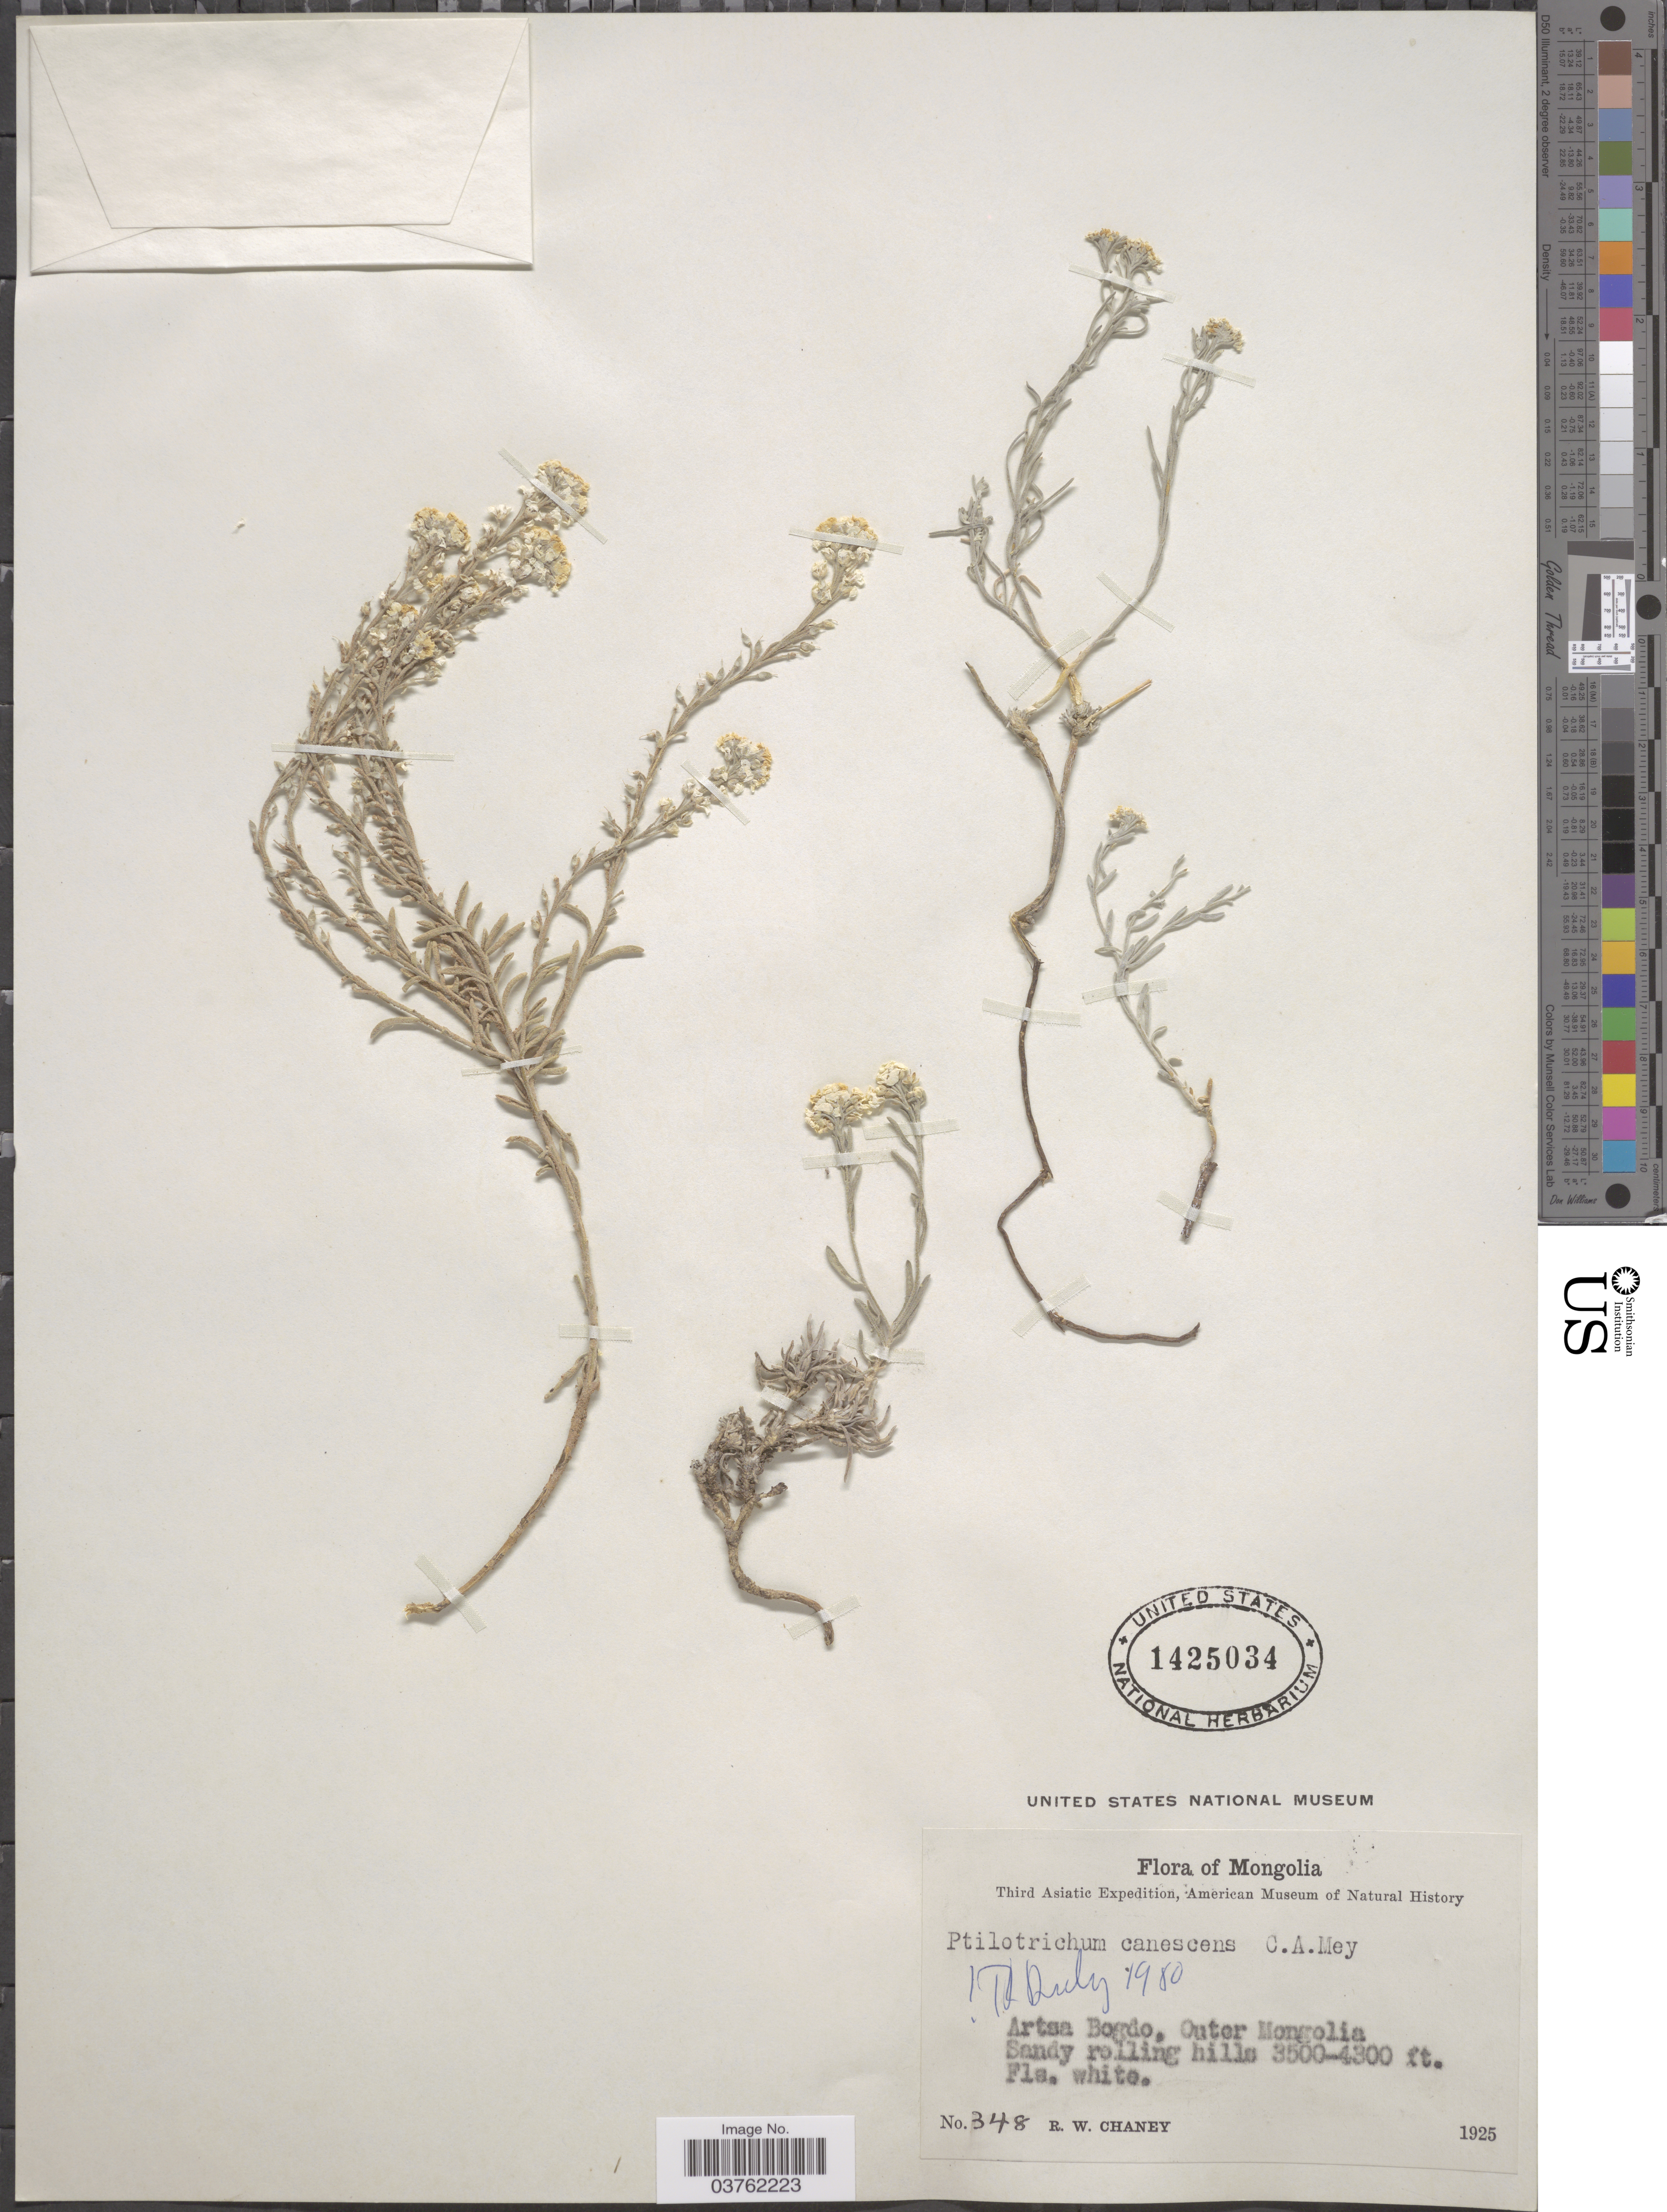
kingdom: Plantae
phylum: Tracheophyta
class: Magnoliopsida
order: Brassicales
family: Brassicaceae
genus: Alyssum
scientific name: Alyssum canescens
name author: DC.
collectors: R. Chaney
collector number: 348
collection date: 1925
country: Mongolia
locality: Artaa [interpreted] Bogdo, Outer Mongolia.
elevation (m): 1067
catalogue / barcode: US 1425034